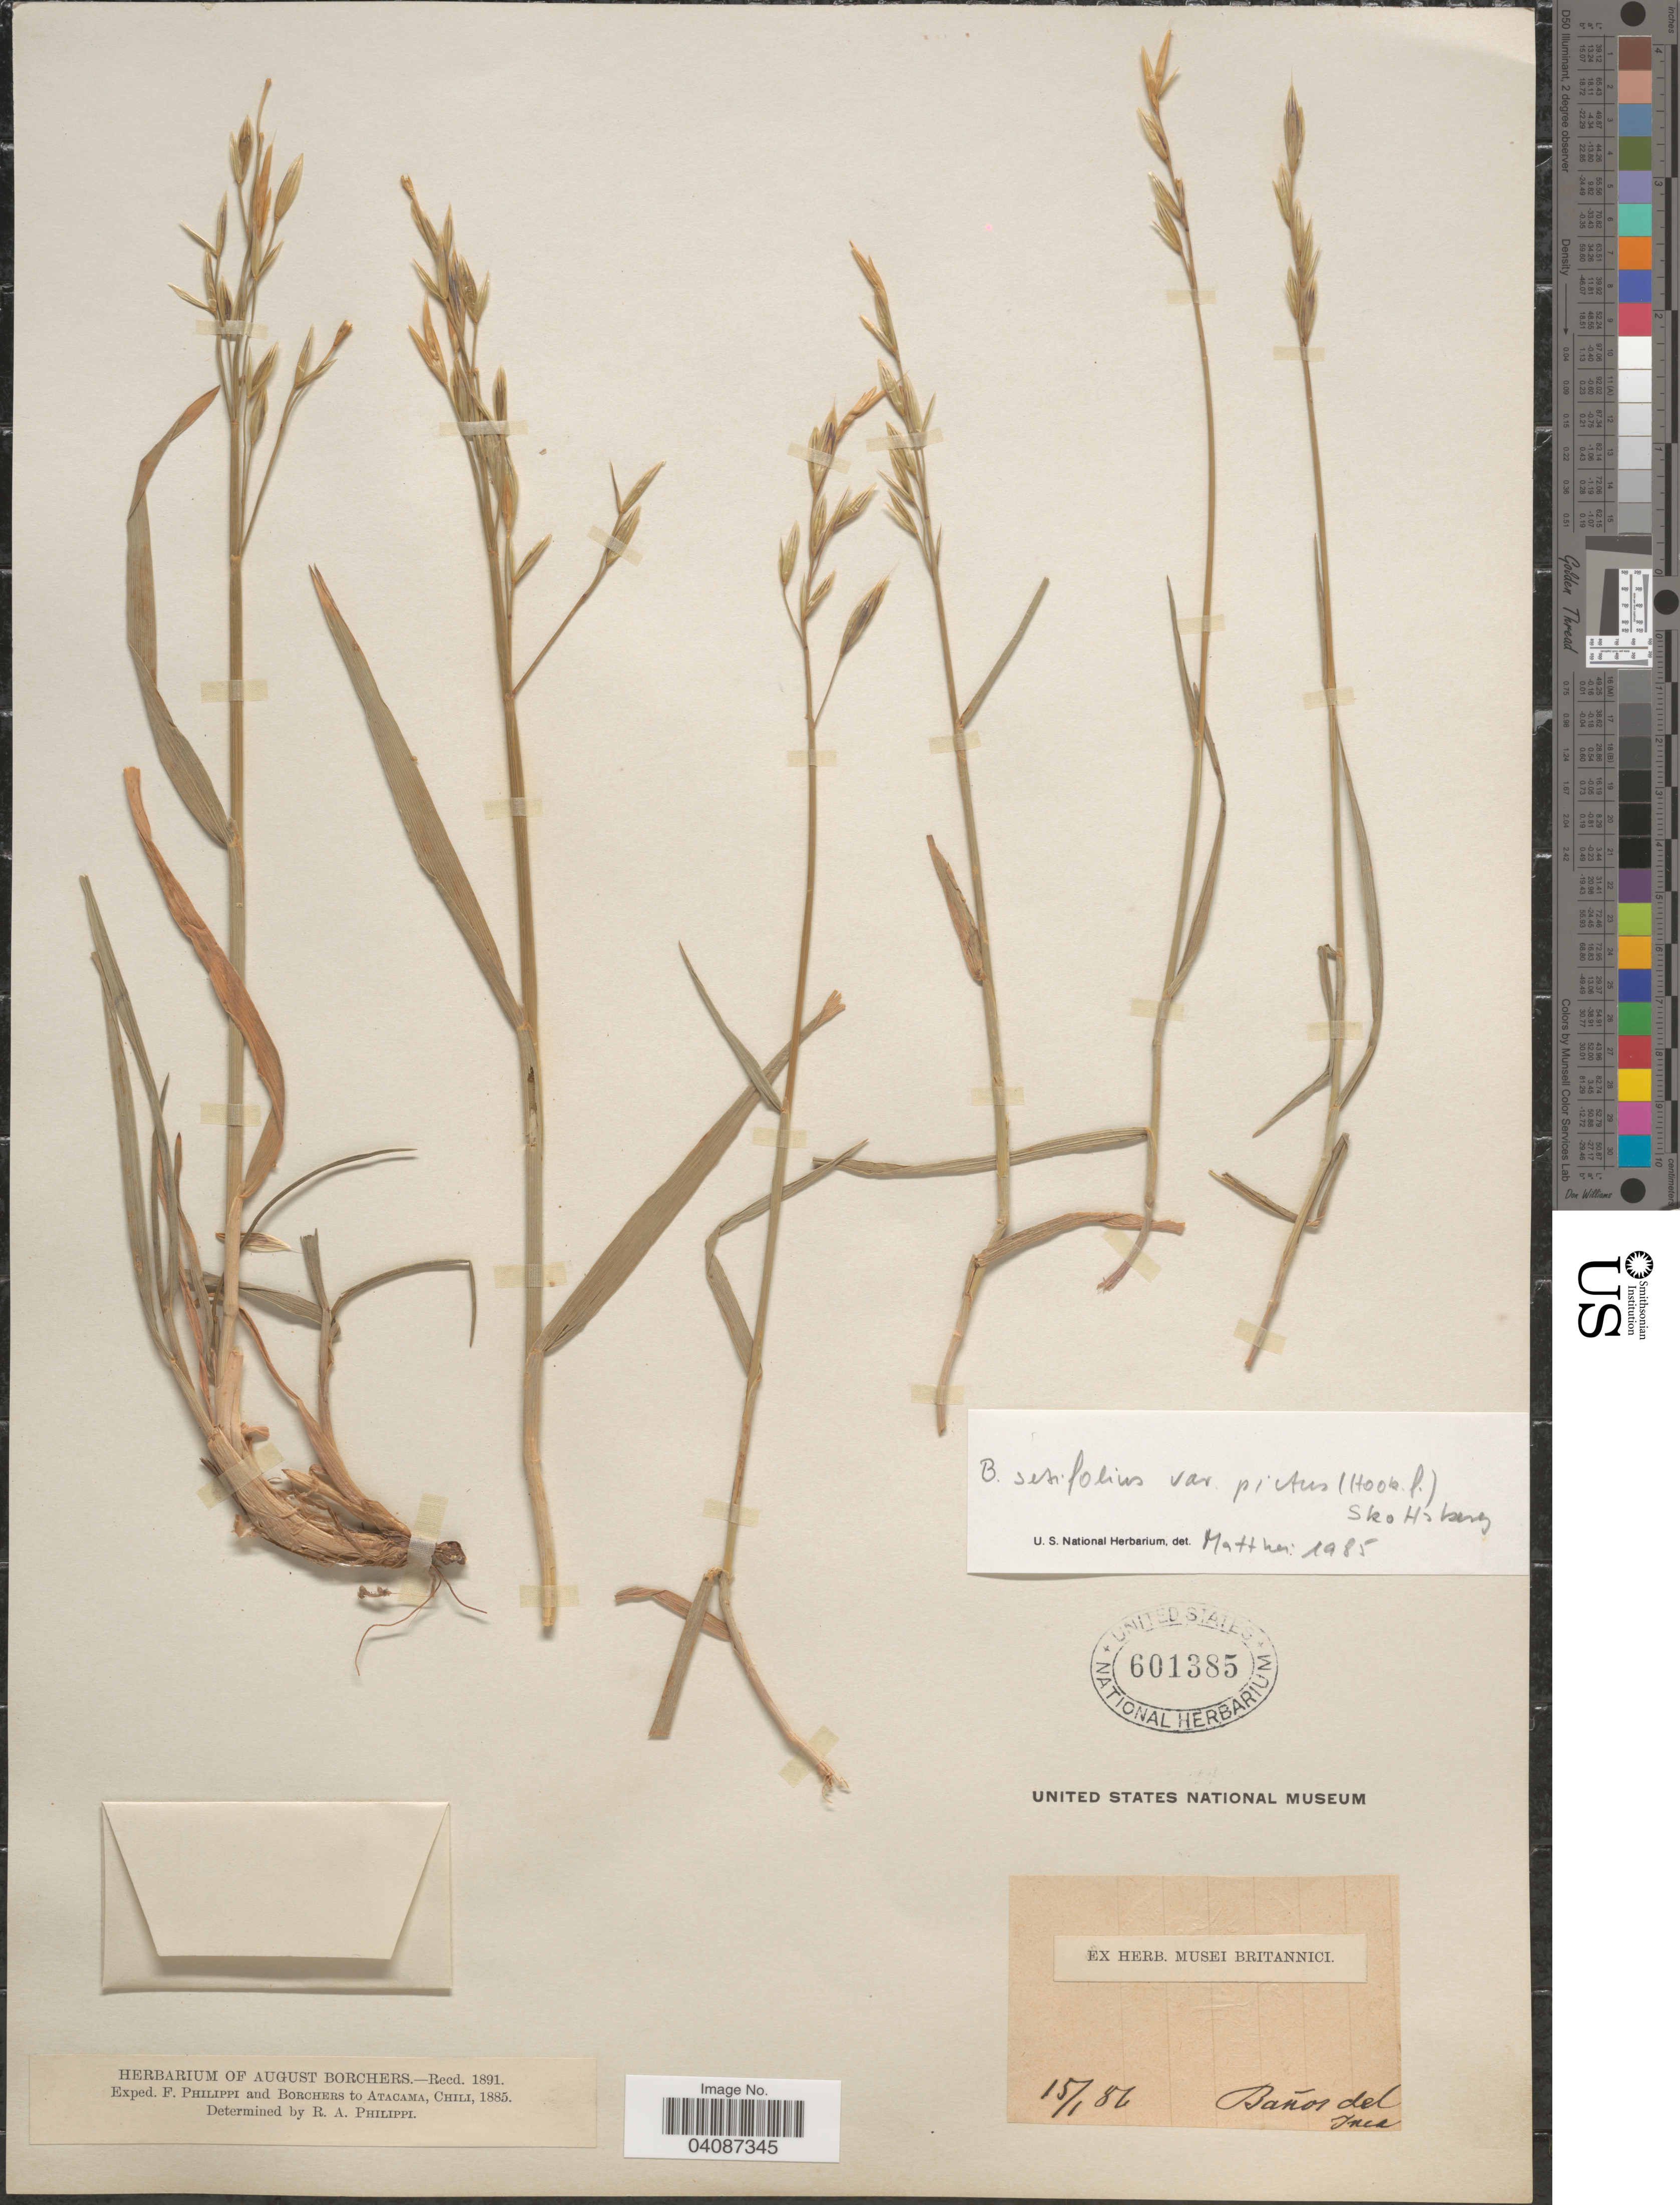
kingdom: Plantae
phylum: Tracheophyta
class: Liliopsida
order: Poales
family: Poaceae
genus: Bromus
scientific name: Bromus setifolius var. pictus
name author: (Hook. f.) Skottsb.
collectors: F. Philippi & Borchers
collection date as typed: Transcribed d/m/y: 15/1/86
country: Chile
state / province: Atacama (III)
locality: Baños del Inca.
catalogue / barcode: US 601385